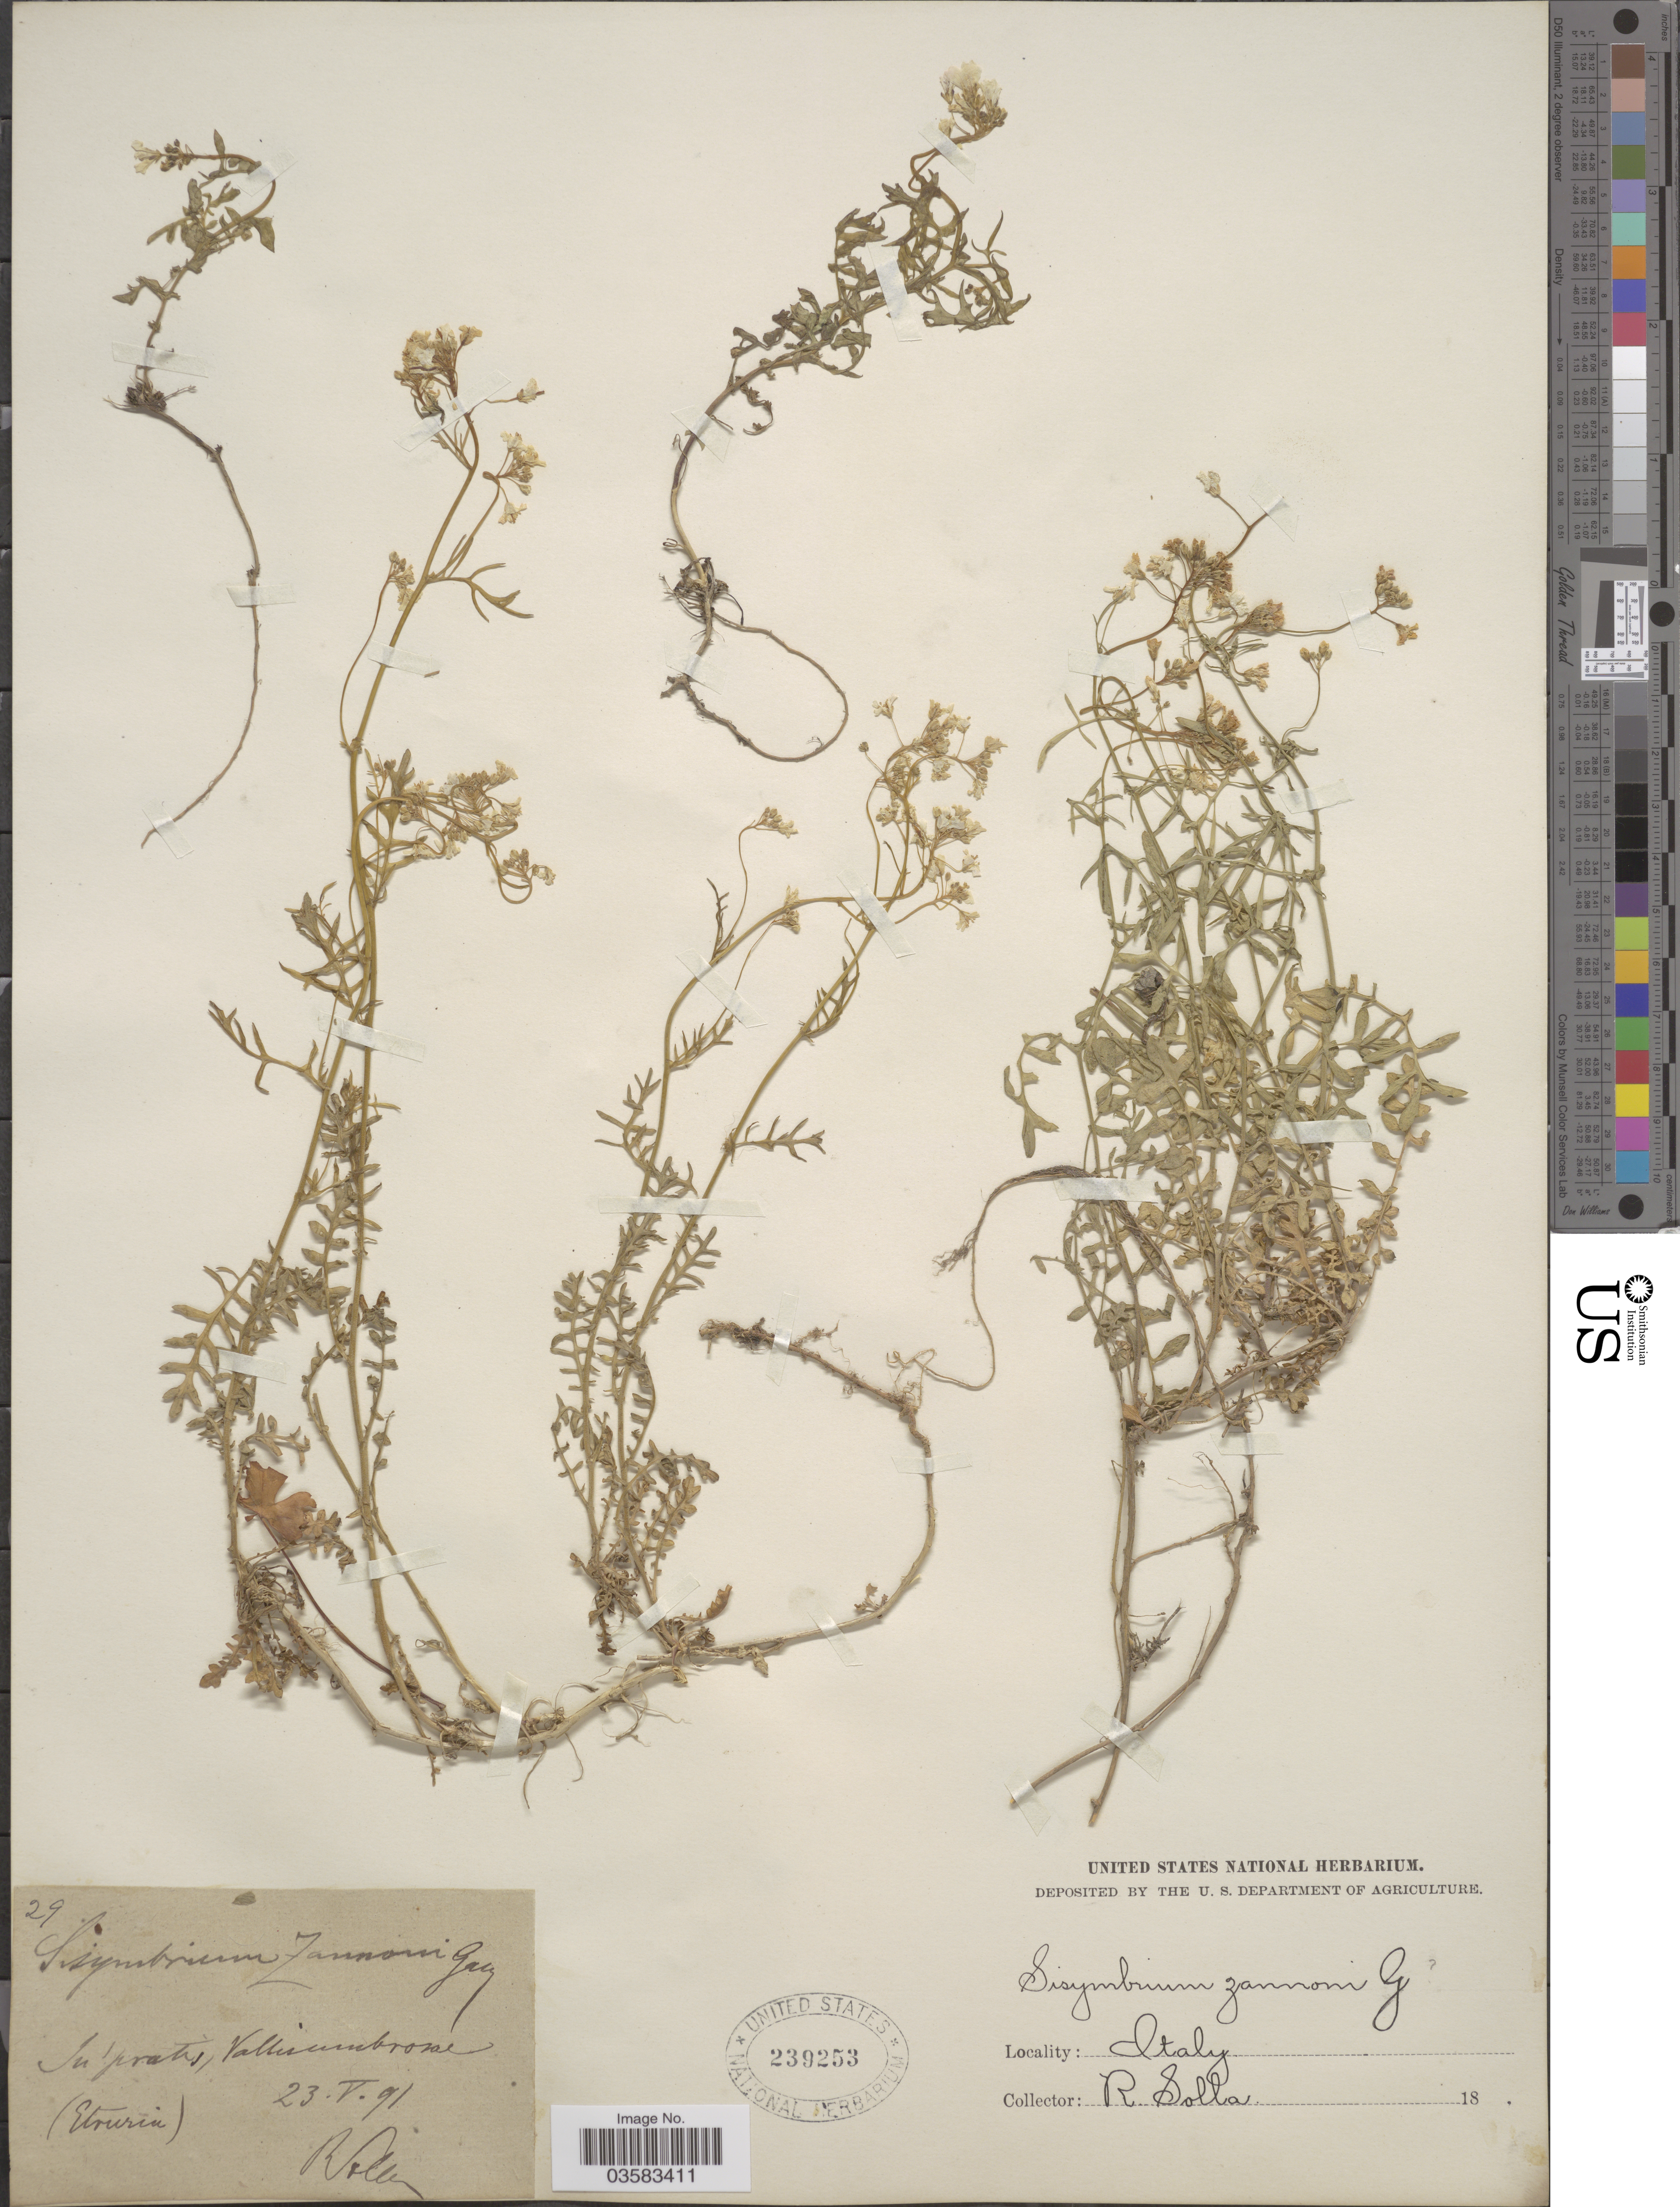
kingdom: Plantae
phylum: Tracheophyta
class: Magnoliopsida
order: Brassicales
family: Brassicaceae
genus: Sisymbrium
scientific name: Sisymbrium zanonii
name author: J. Gay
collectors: R. Solla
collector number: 29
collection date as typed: Transcribed d/m/y: 23/5/91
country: Italy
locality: Sulprati, Vallisumbrosa (Etruria). [interpreted]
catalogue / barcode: US 239253